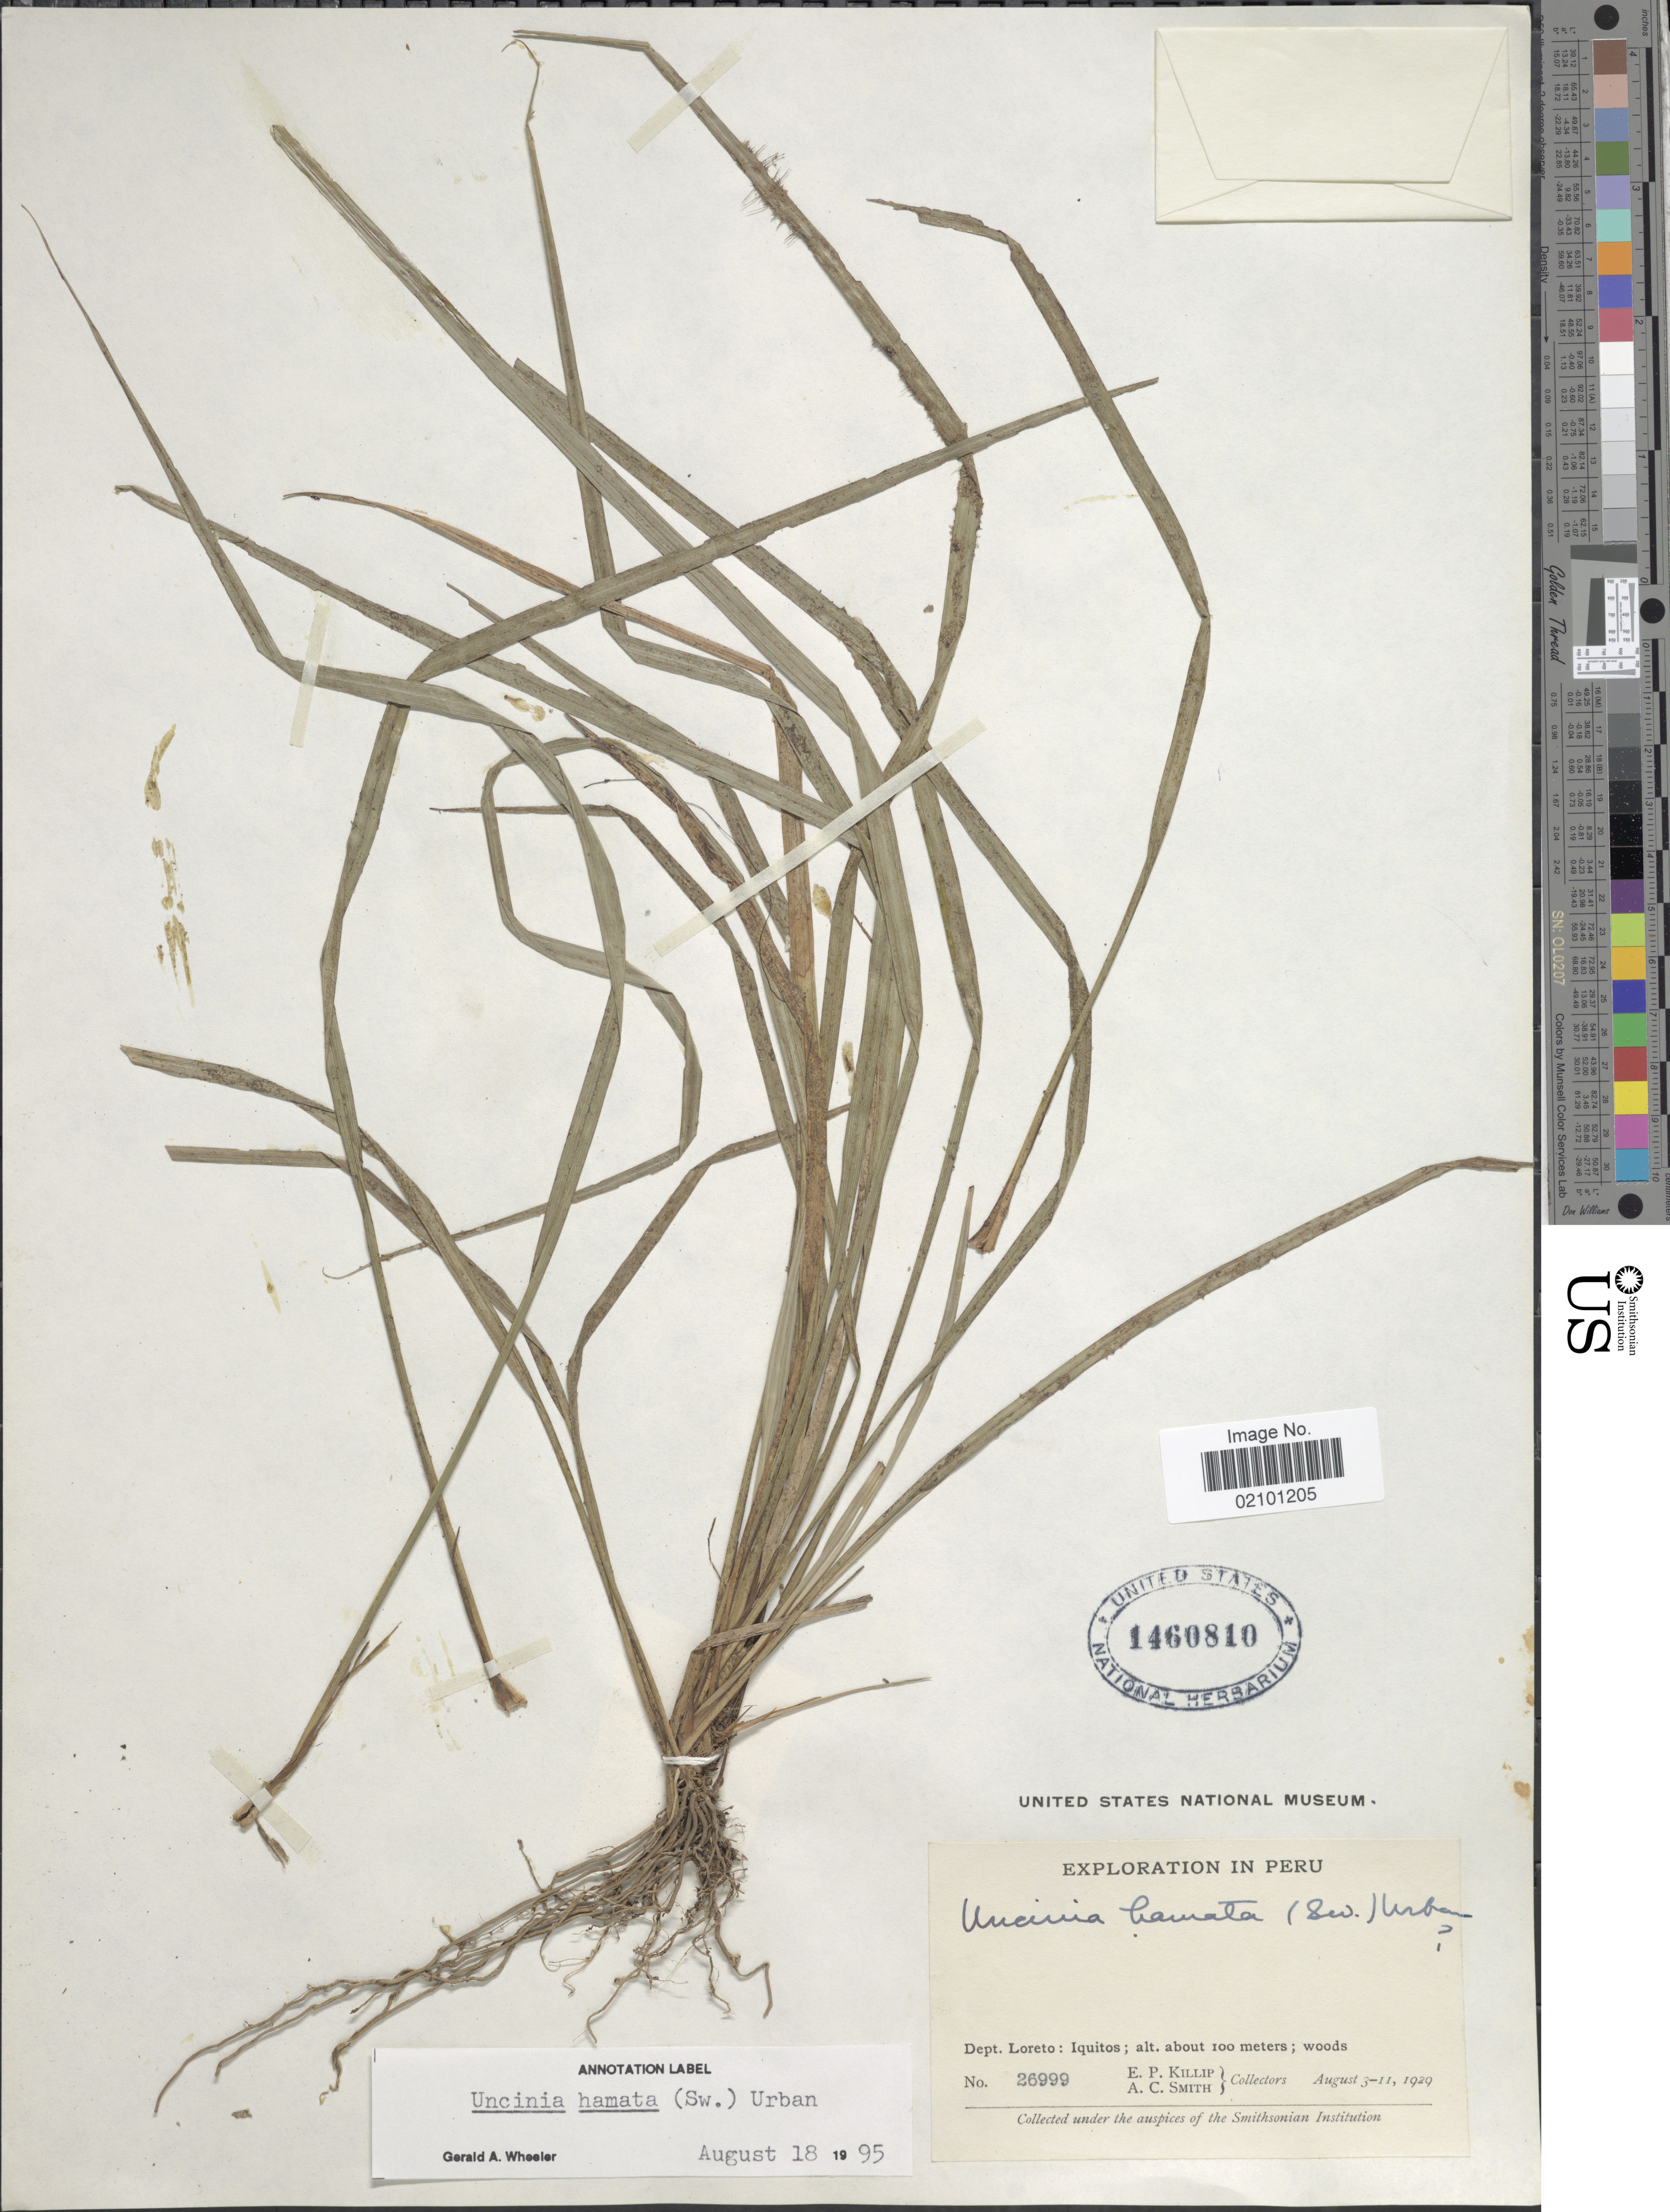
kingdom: Plantae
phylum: Tracheophyta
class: Liliopsida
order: Poales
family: Cyperaceae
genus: Carex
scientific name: Carex hamata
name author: Sw.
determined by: Strong, M. T., (US), Smithsonian Institution - National Museum of Natural History (UNITED STATES)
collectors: E. P. Killip & A. C. Smith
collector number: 26999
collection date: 1929-08-03/1929-08-11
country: Peru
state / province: Loreto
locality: Dept. Loreto: iquitos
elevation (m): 100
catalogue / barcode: US 1460810